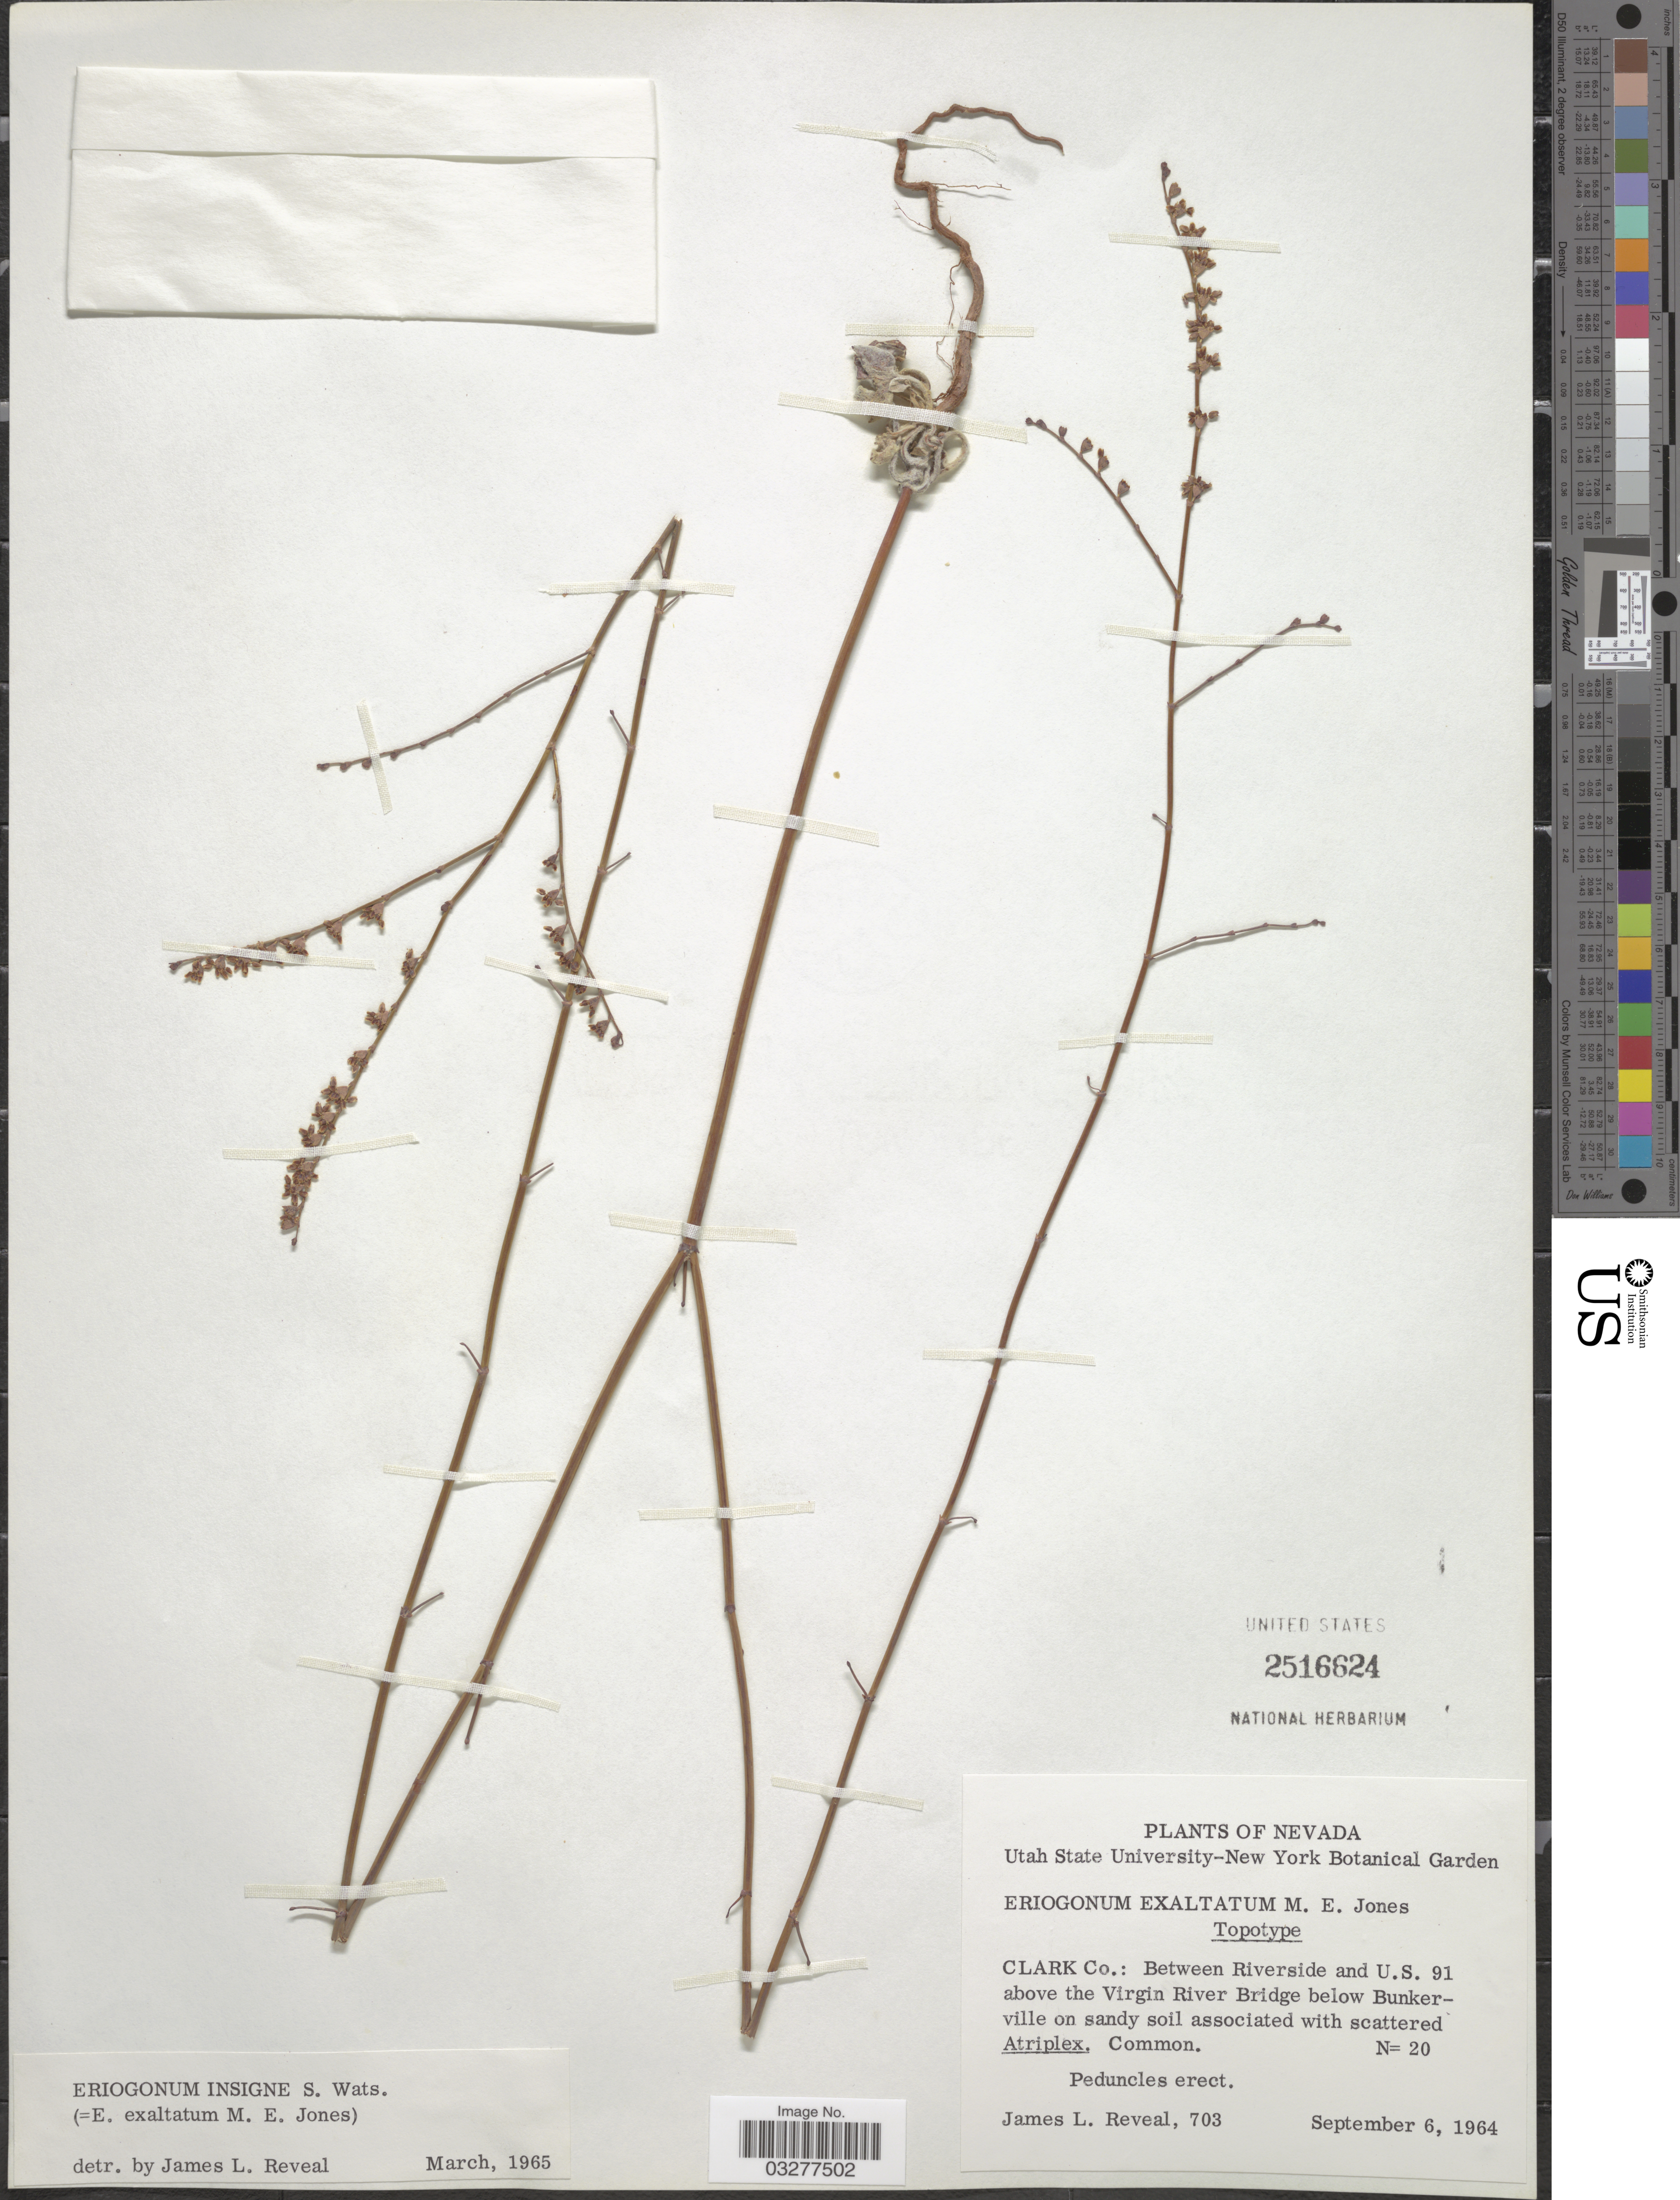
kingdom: Plantae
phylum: Tracheophyta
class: Magnoliopsida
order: Caryophyllales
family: Polygonaceae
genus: Eriogonum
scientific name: Eriogonum insigne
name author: S. Watson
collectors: J. L. Reveal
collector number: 703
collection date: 1964-09-06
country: United States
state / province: Nevada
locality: Clark Co.: Between Riverside and U.S. 91 above the Virgin River Bridge below Bunkerville.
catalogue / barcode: US 2516624